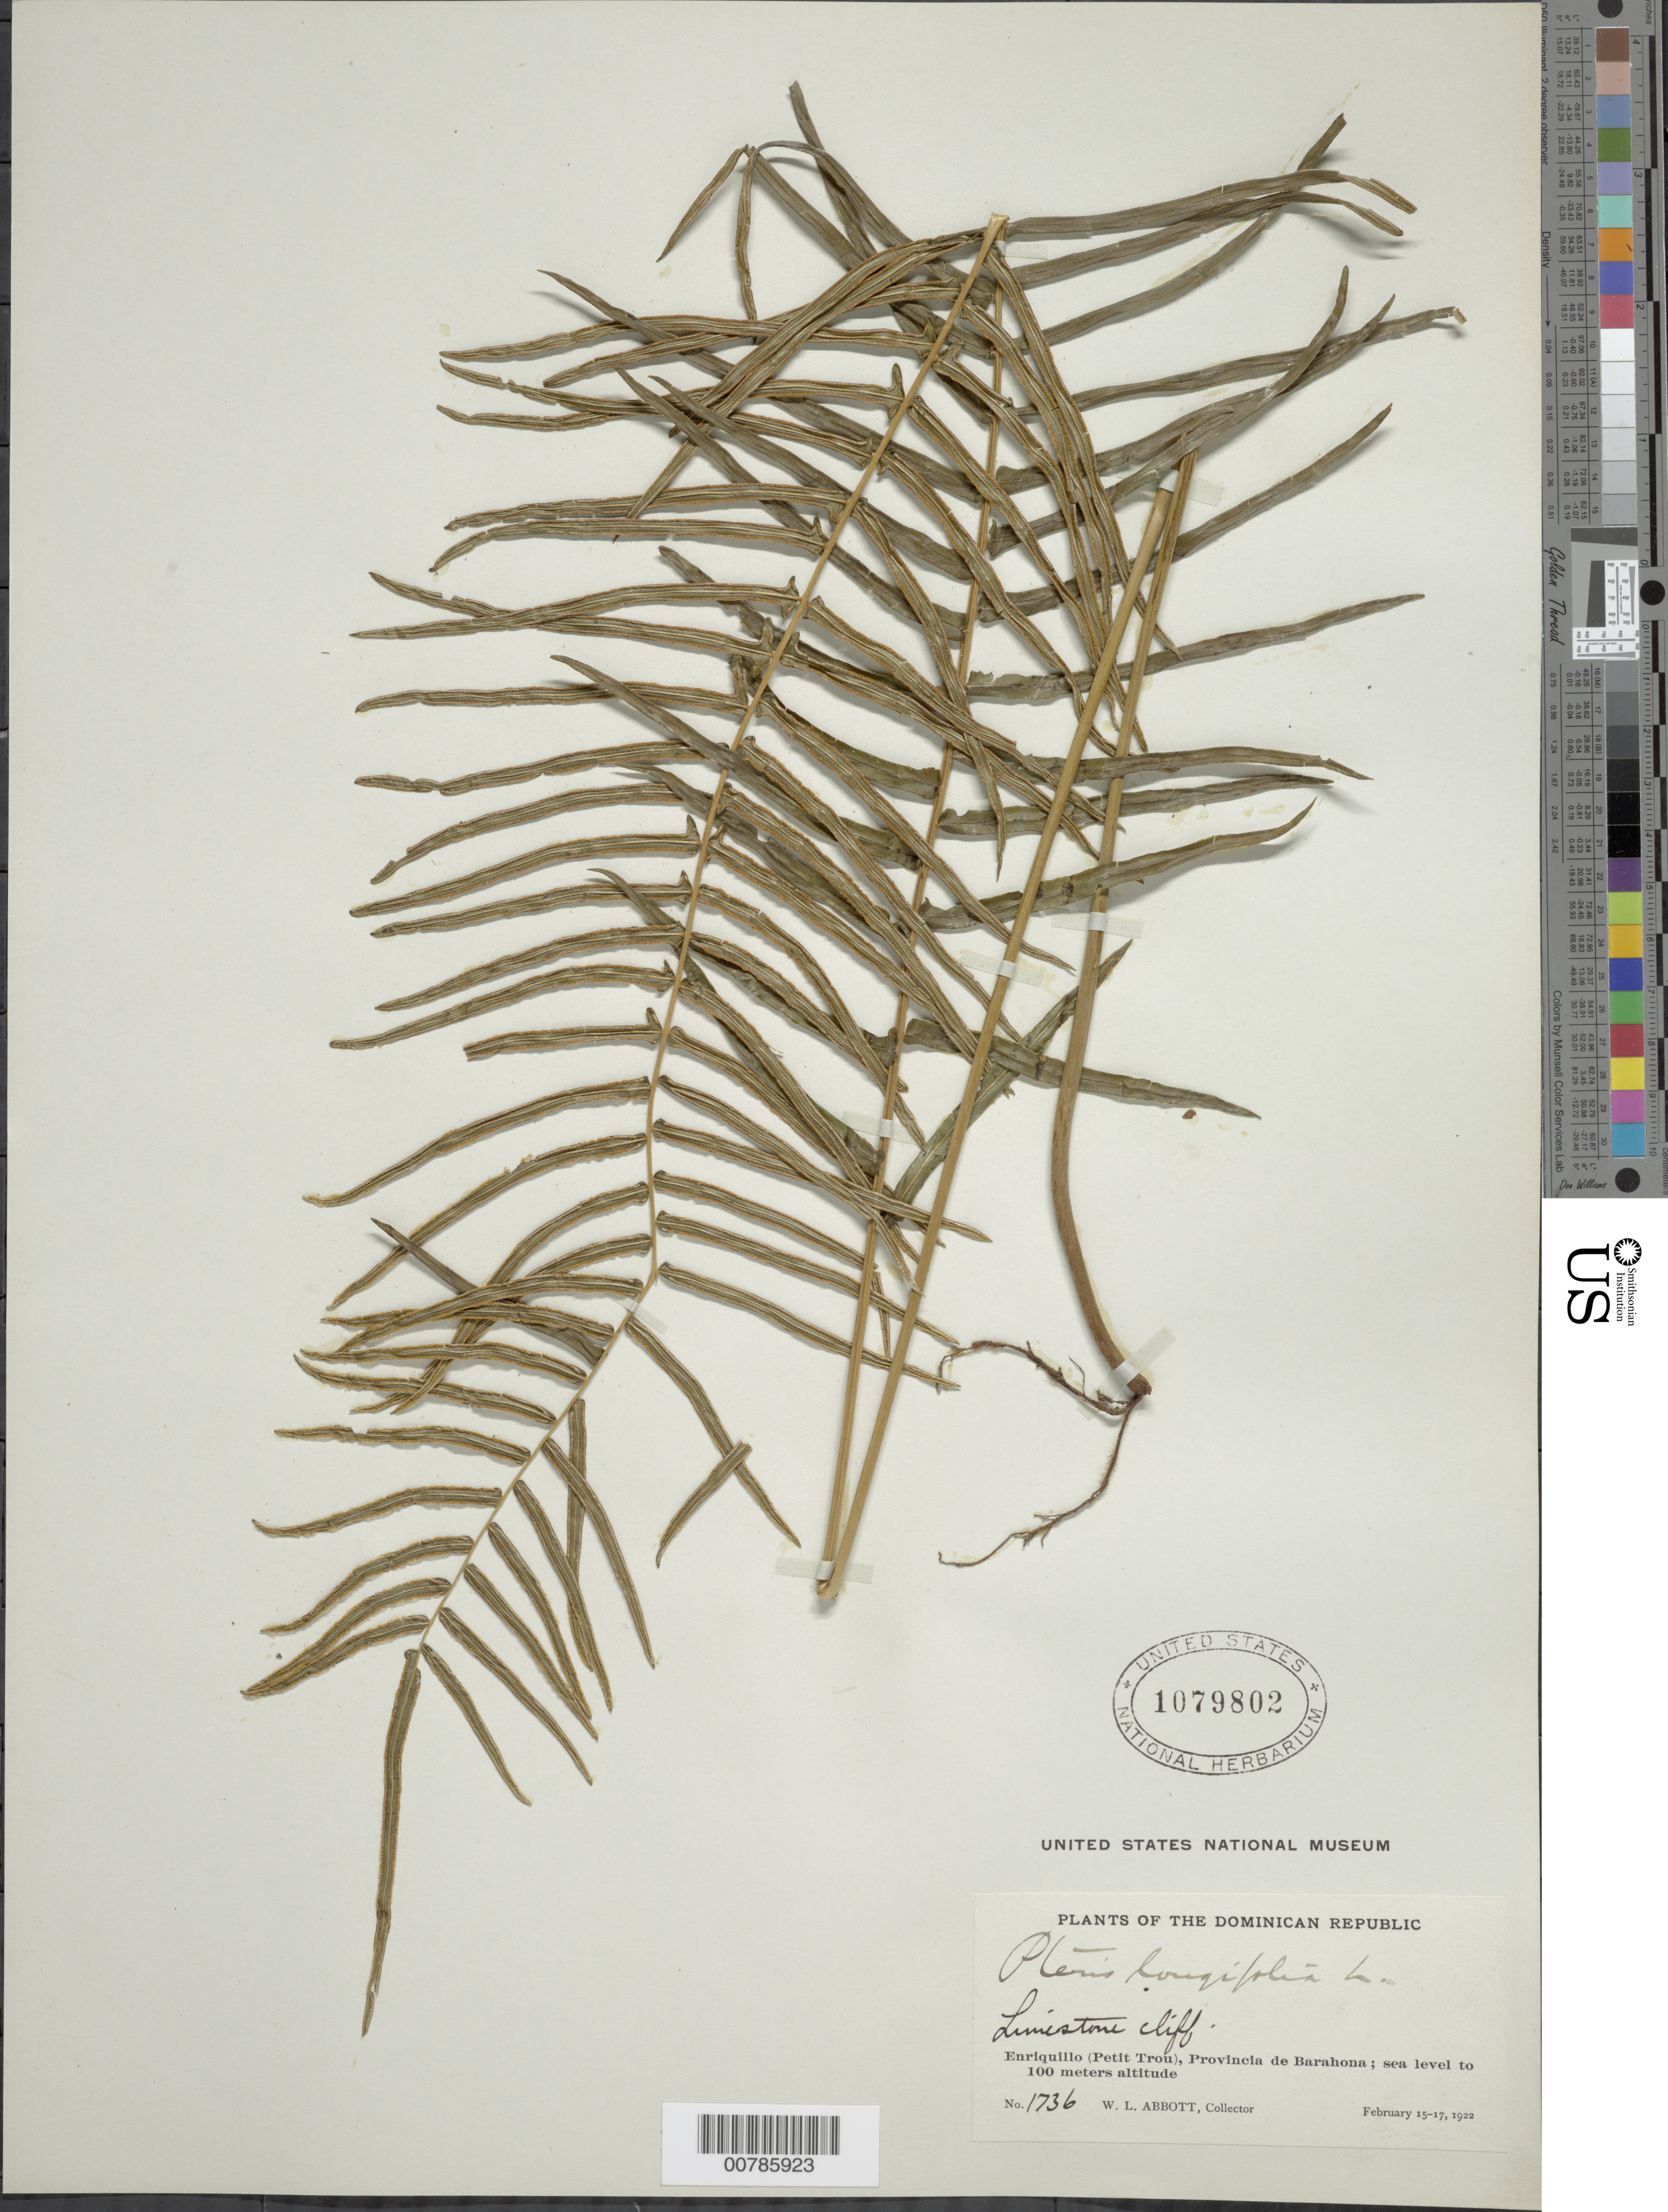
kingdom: Plantae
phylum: Tracheophyta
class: Polypodiopsida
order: Polypodiales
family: Pteridaceae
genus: Pteris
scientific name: Pteris longifolia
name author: L.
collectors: W. L. Abbott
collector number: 1736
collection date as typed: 15 Feb 1922 to 17 Feb 1922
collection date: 1922-02-15/1922-02-17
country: Dominican Republic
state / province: Barahona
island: Hispaniola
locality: Enriquillo (Petit Trou)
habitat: Limestone cliff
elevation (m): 0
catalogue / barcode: US 1079802